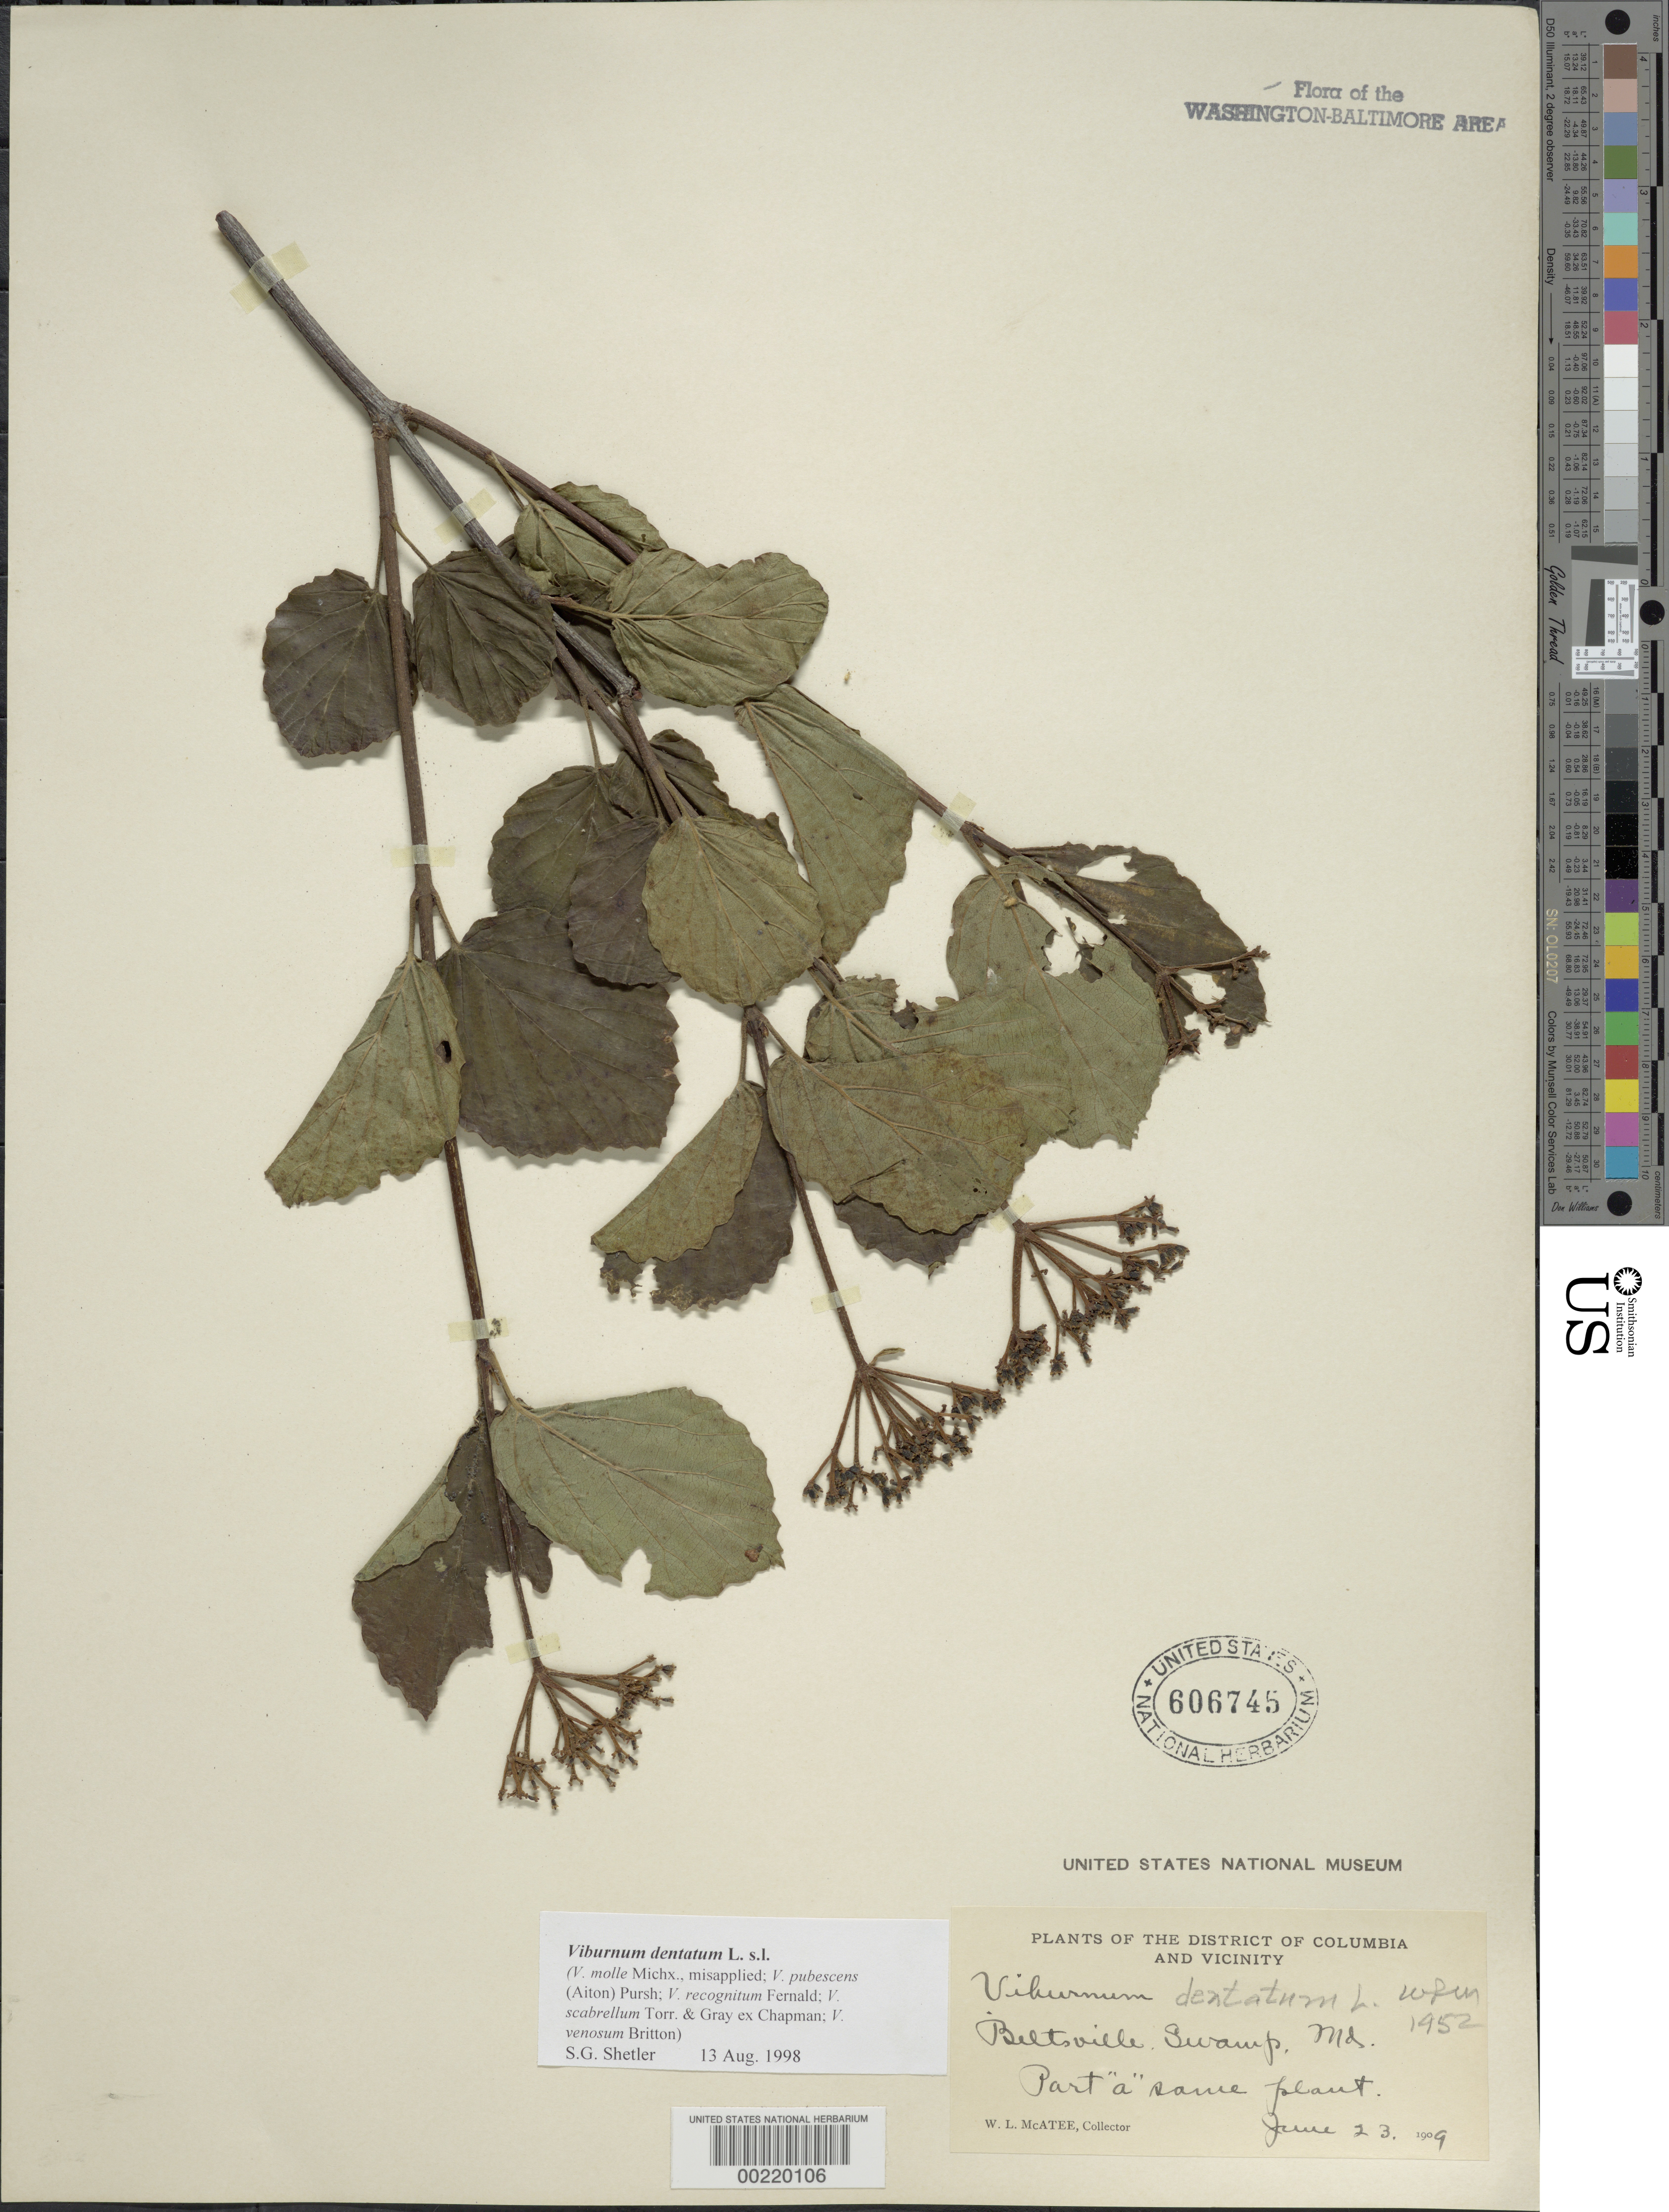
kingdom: Plantae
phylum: Tracheophyta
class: Magnoliopsida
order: Dipsacales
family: Viburnaceae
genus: Viburnum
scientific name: Viburnum dentatum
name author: L.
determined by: McAtee, W. L.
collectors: W. McAtee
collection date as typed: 23 Jun 1909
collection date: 1909-06-23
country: United States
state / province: Maryland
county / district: Prince George's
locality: Beltsville Swamp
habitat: Swamp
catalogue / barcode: US 606745